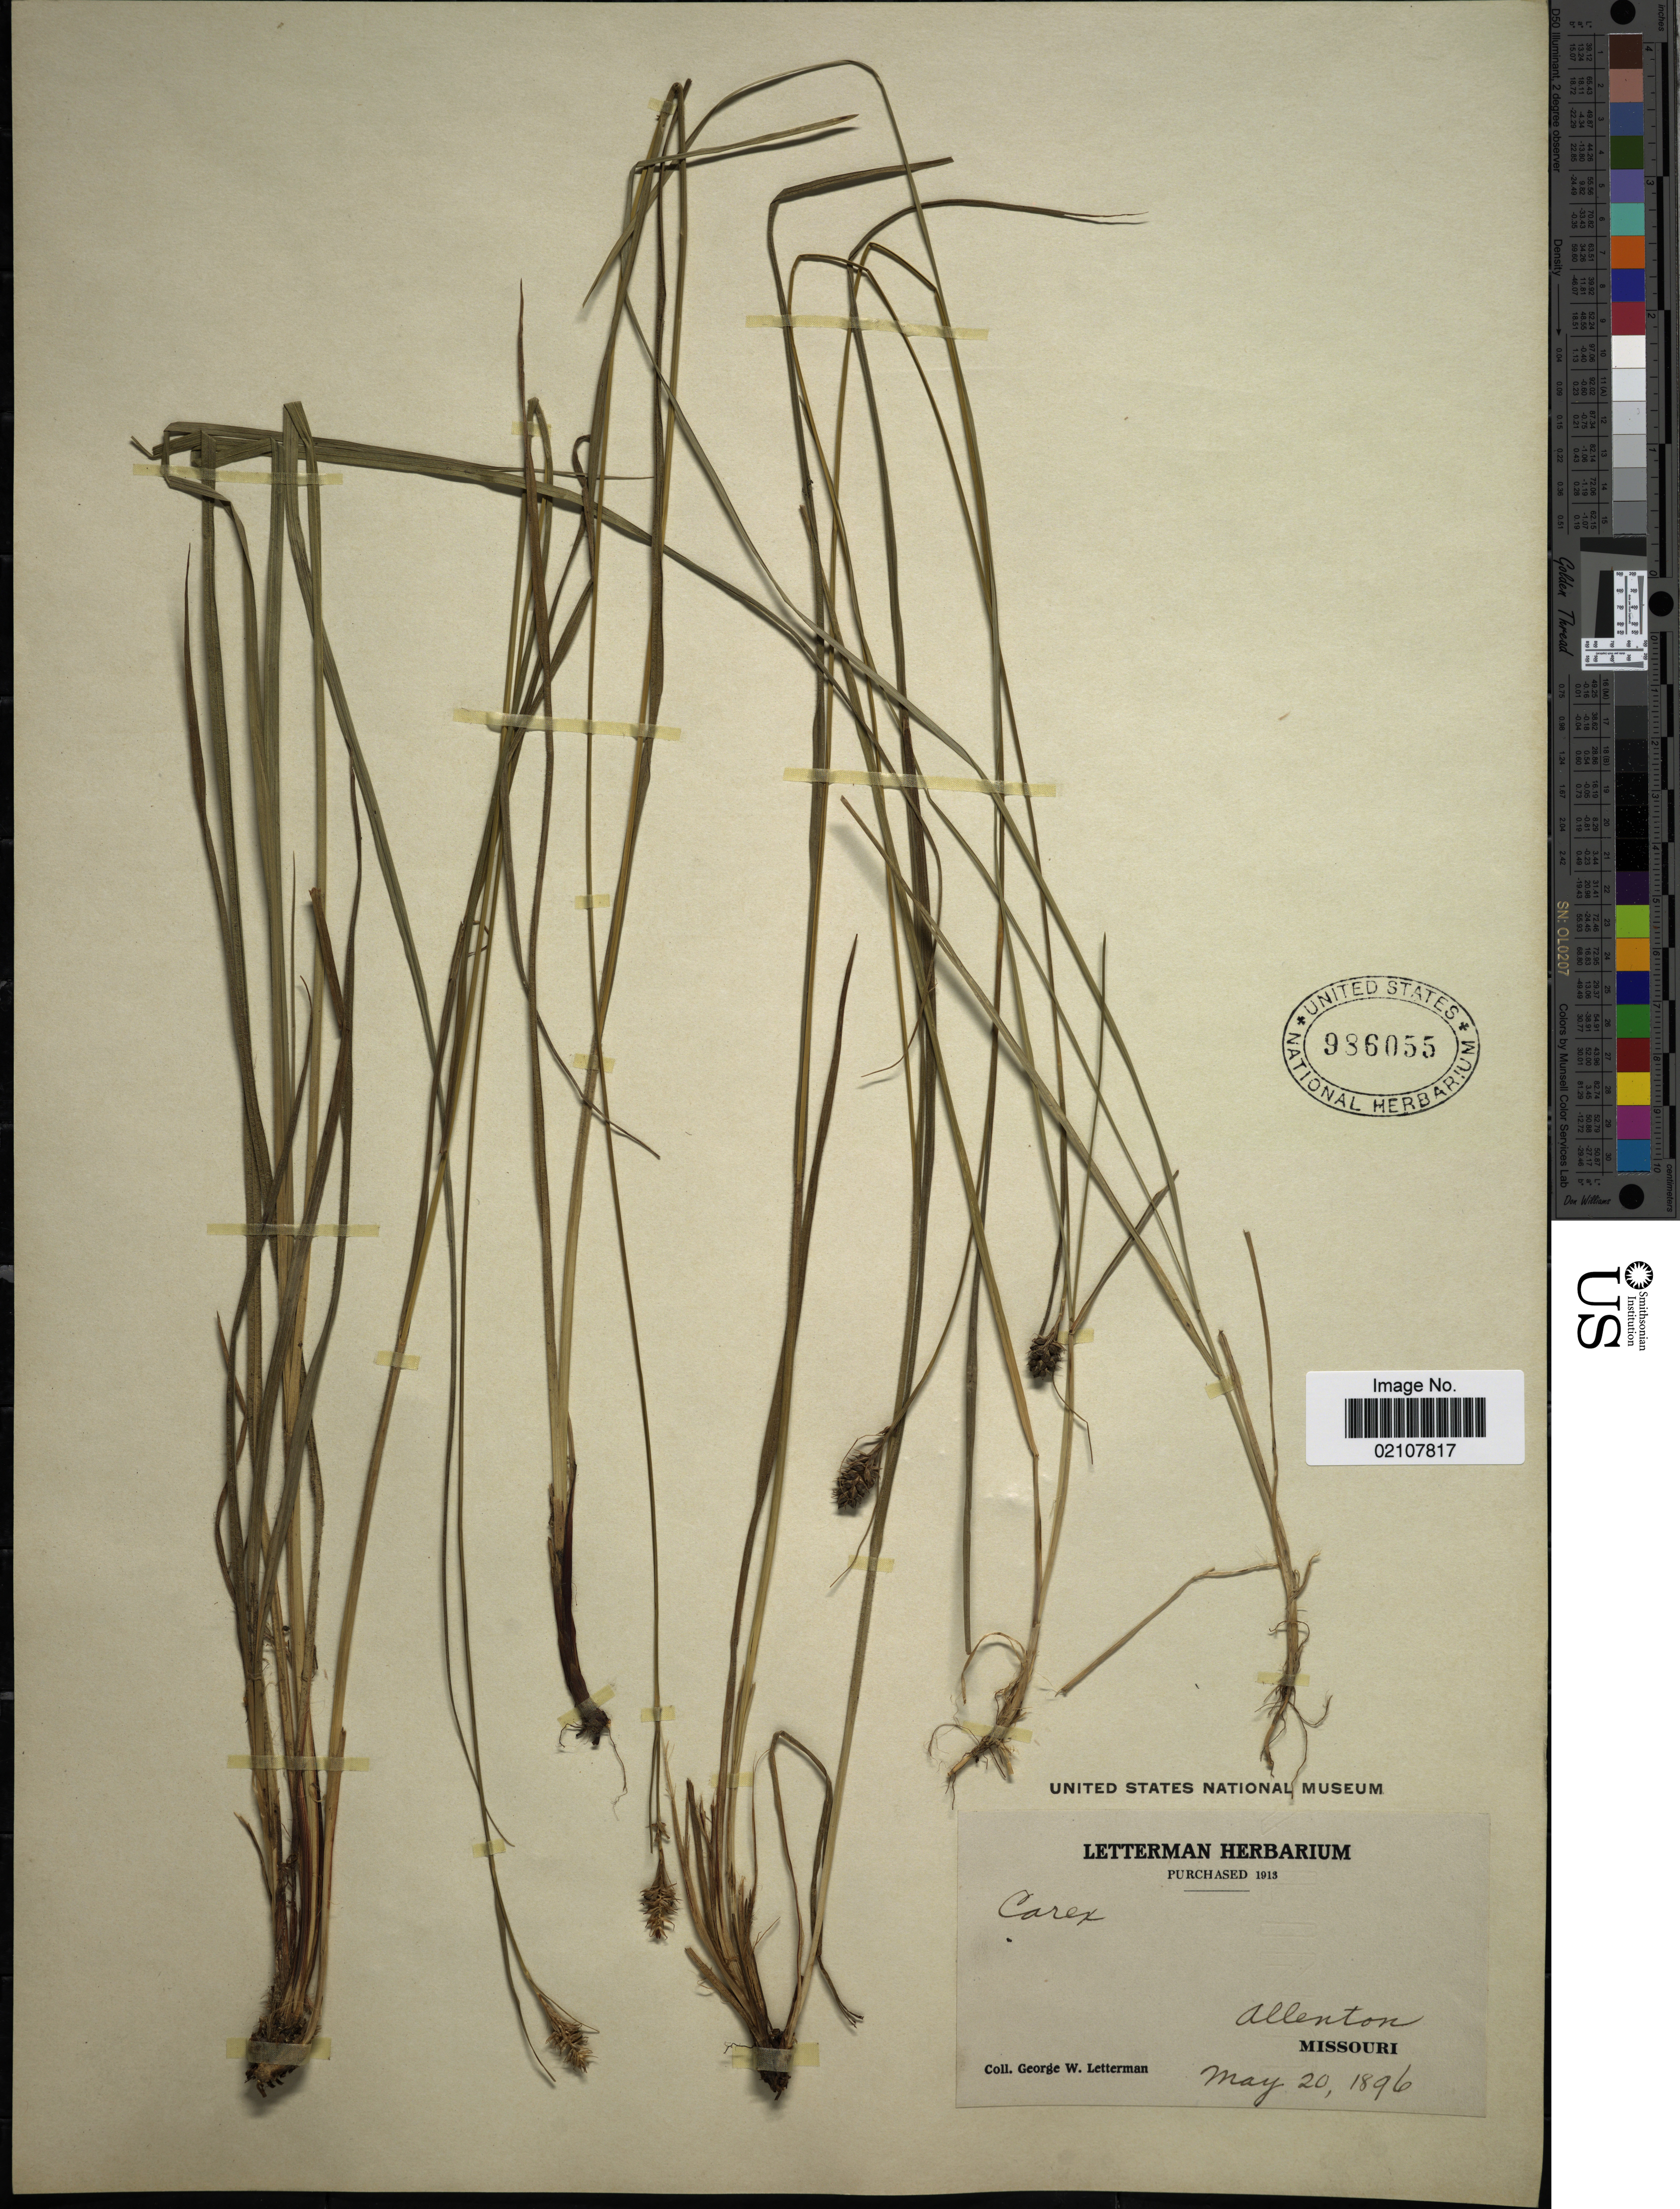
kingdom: Plantae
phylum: Tracheophyta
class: Liliopsida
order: Poales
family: Cyperaceae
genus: Carex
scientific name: Carex caroliniana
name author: Schwein.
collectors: G. W. Letterman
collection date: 1896-05-20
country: United States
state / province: Missouri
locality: Allenton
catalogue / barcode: US 986055